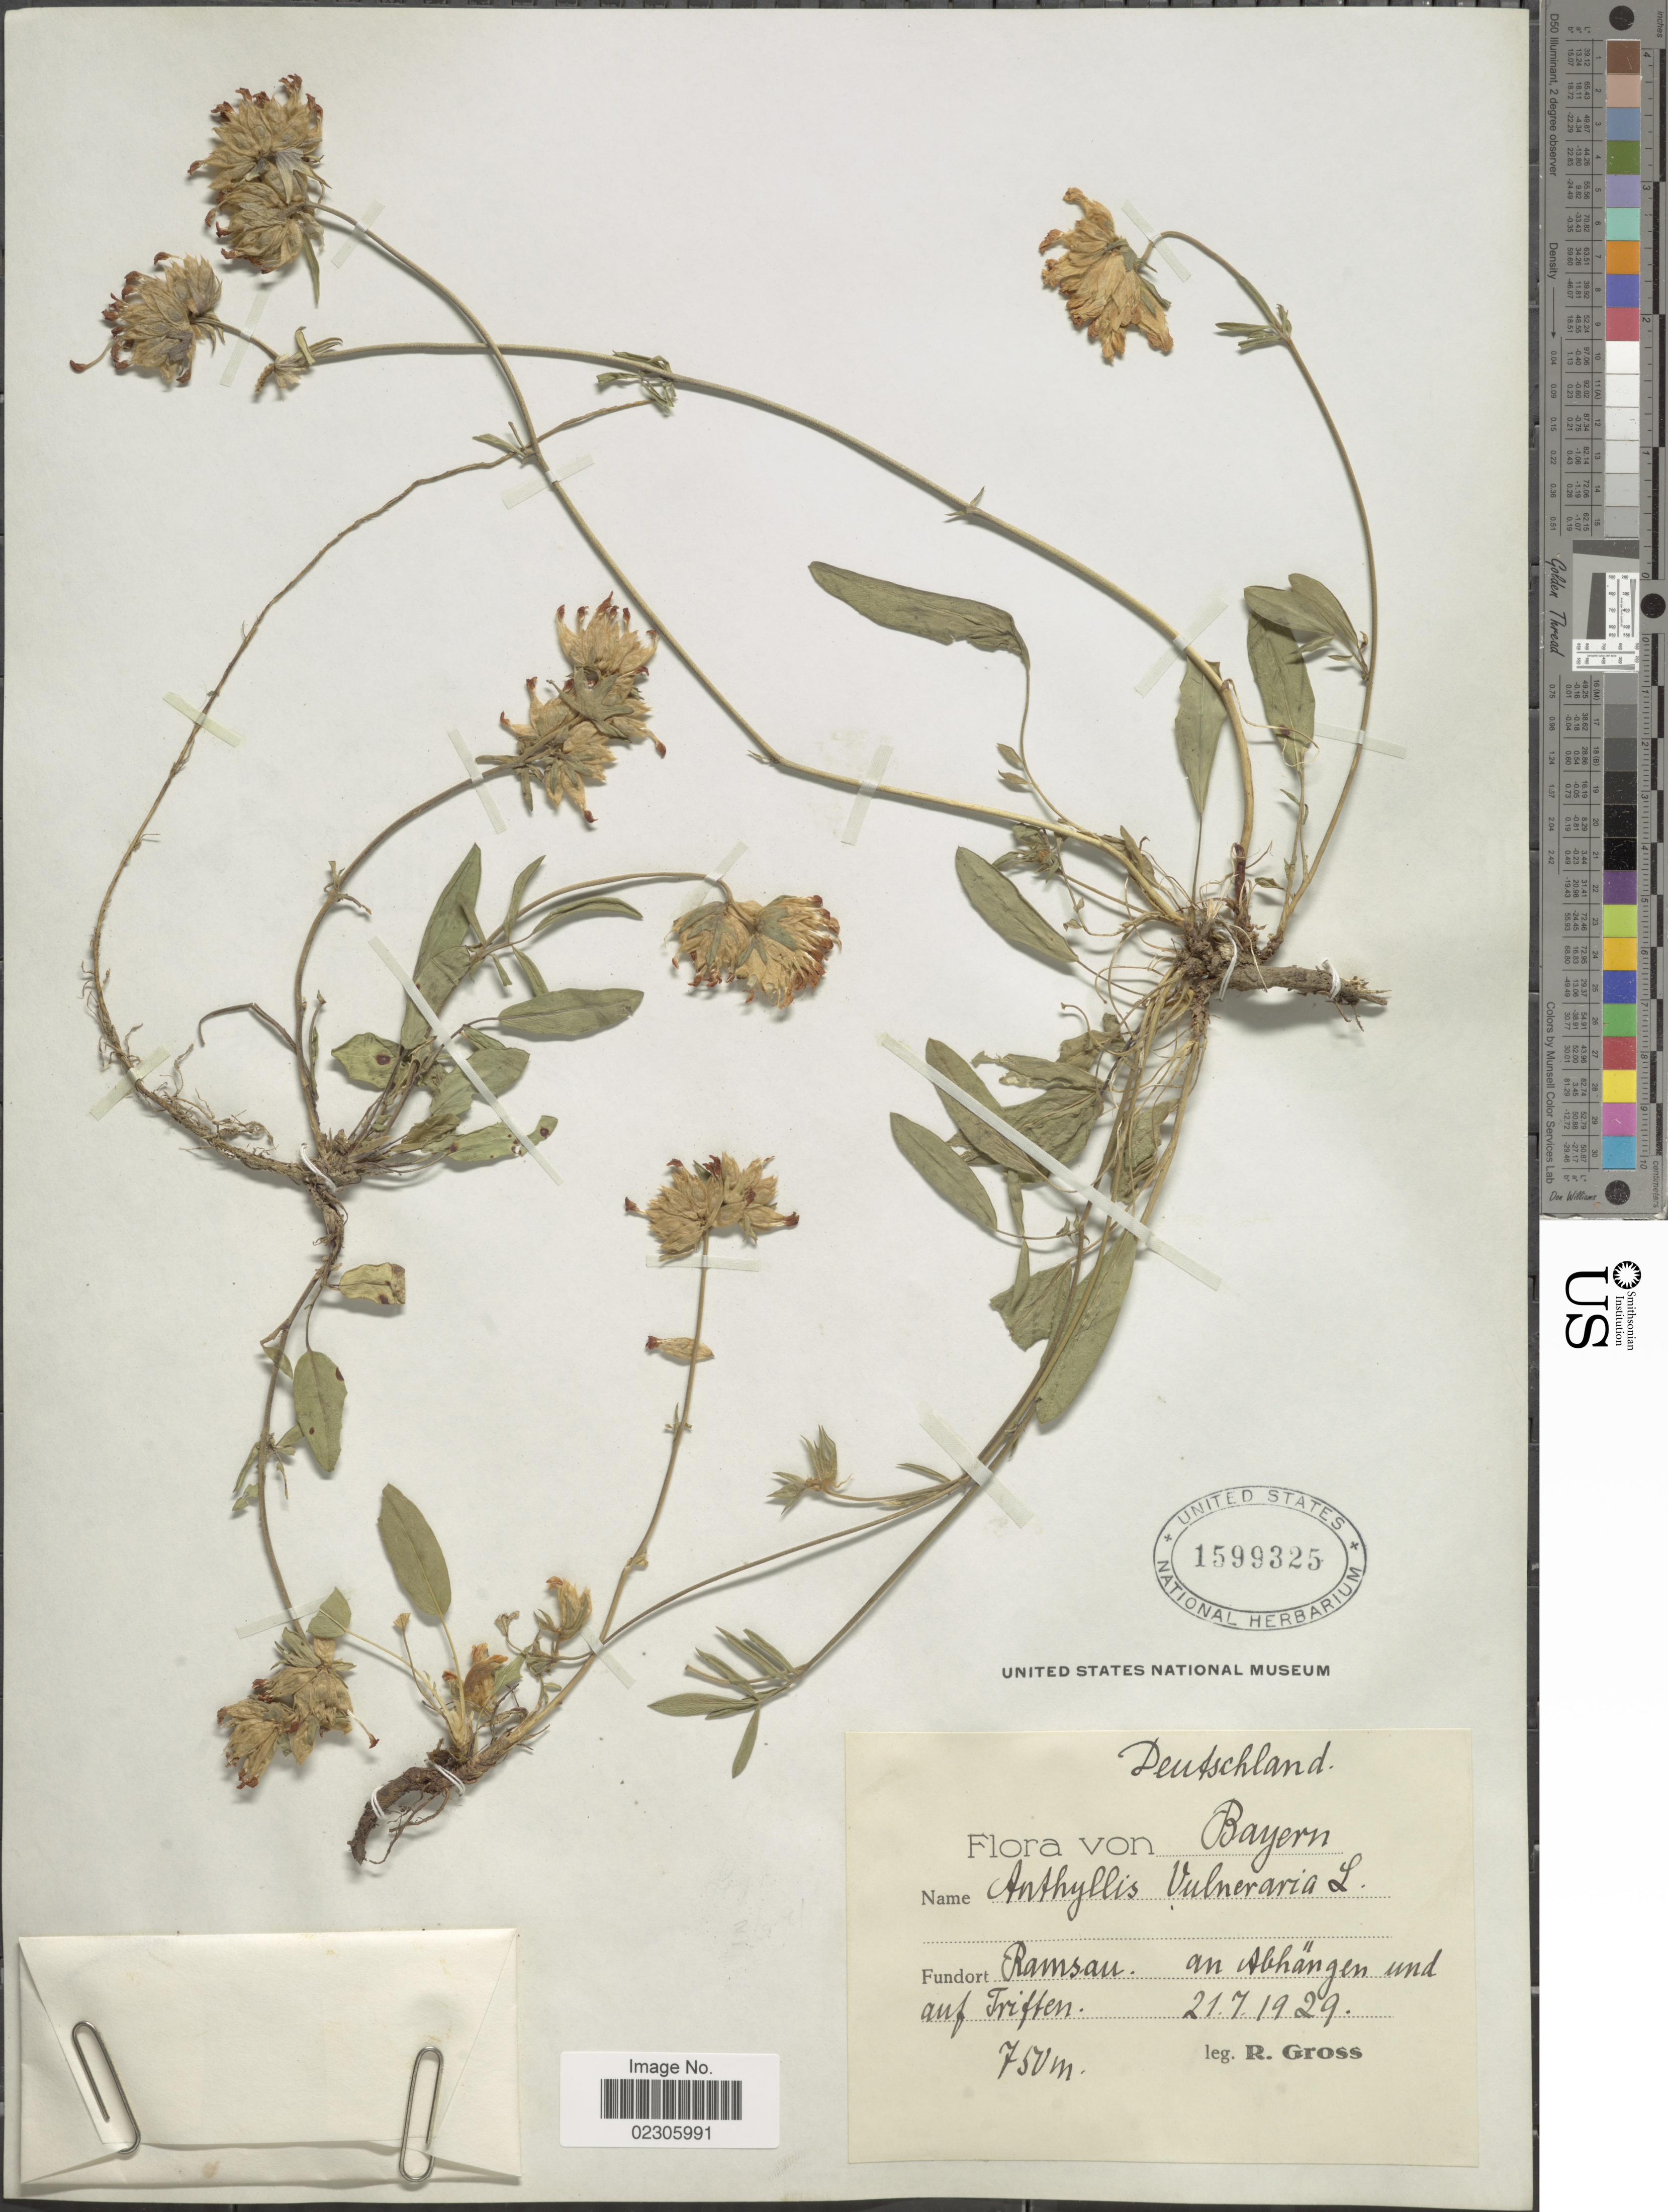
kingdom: Plantae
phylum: Tracheophyta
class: Magnoliopsida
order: Fabales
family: Fabaceae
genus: Anthyllis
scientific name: Anthyllis vulneraria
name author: L.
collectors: R. Gross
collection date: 1929-07-21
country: Germany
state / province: Bayern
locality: Deutschland, Ramsau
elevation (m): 750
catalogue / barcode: US 1599325